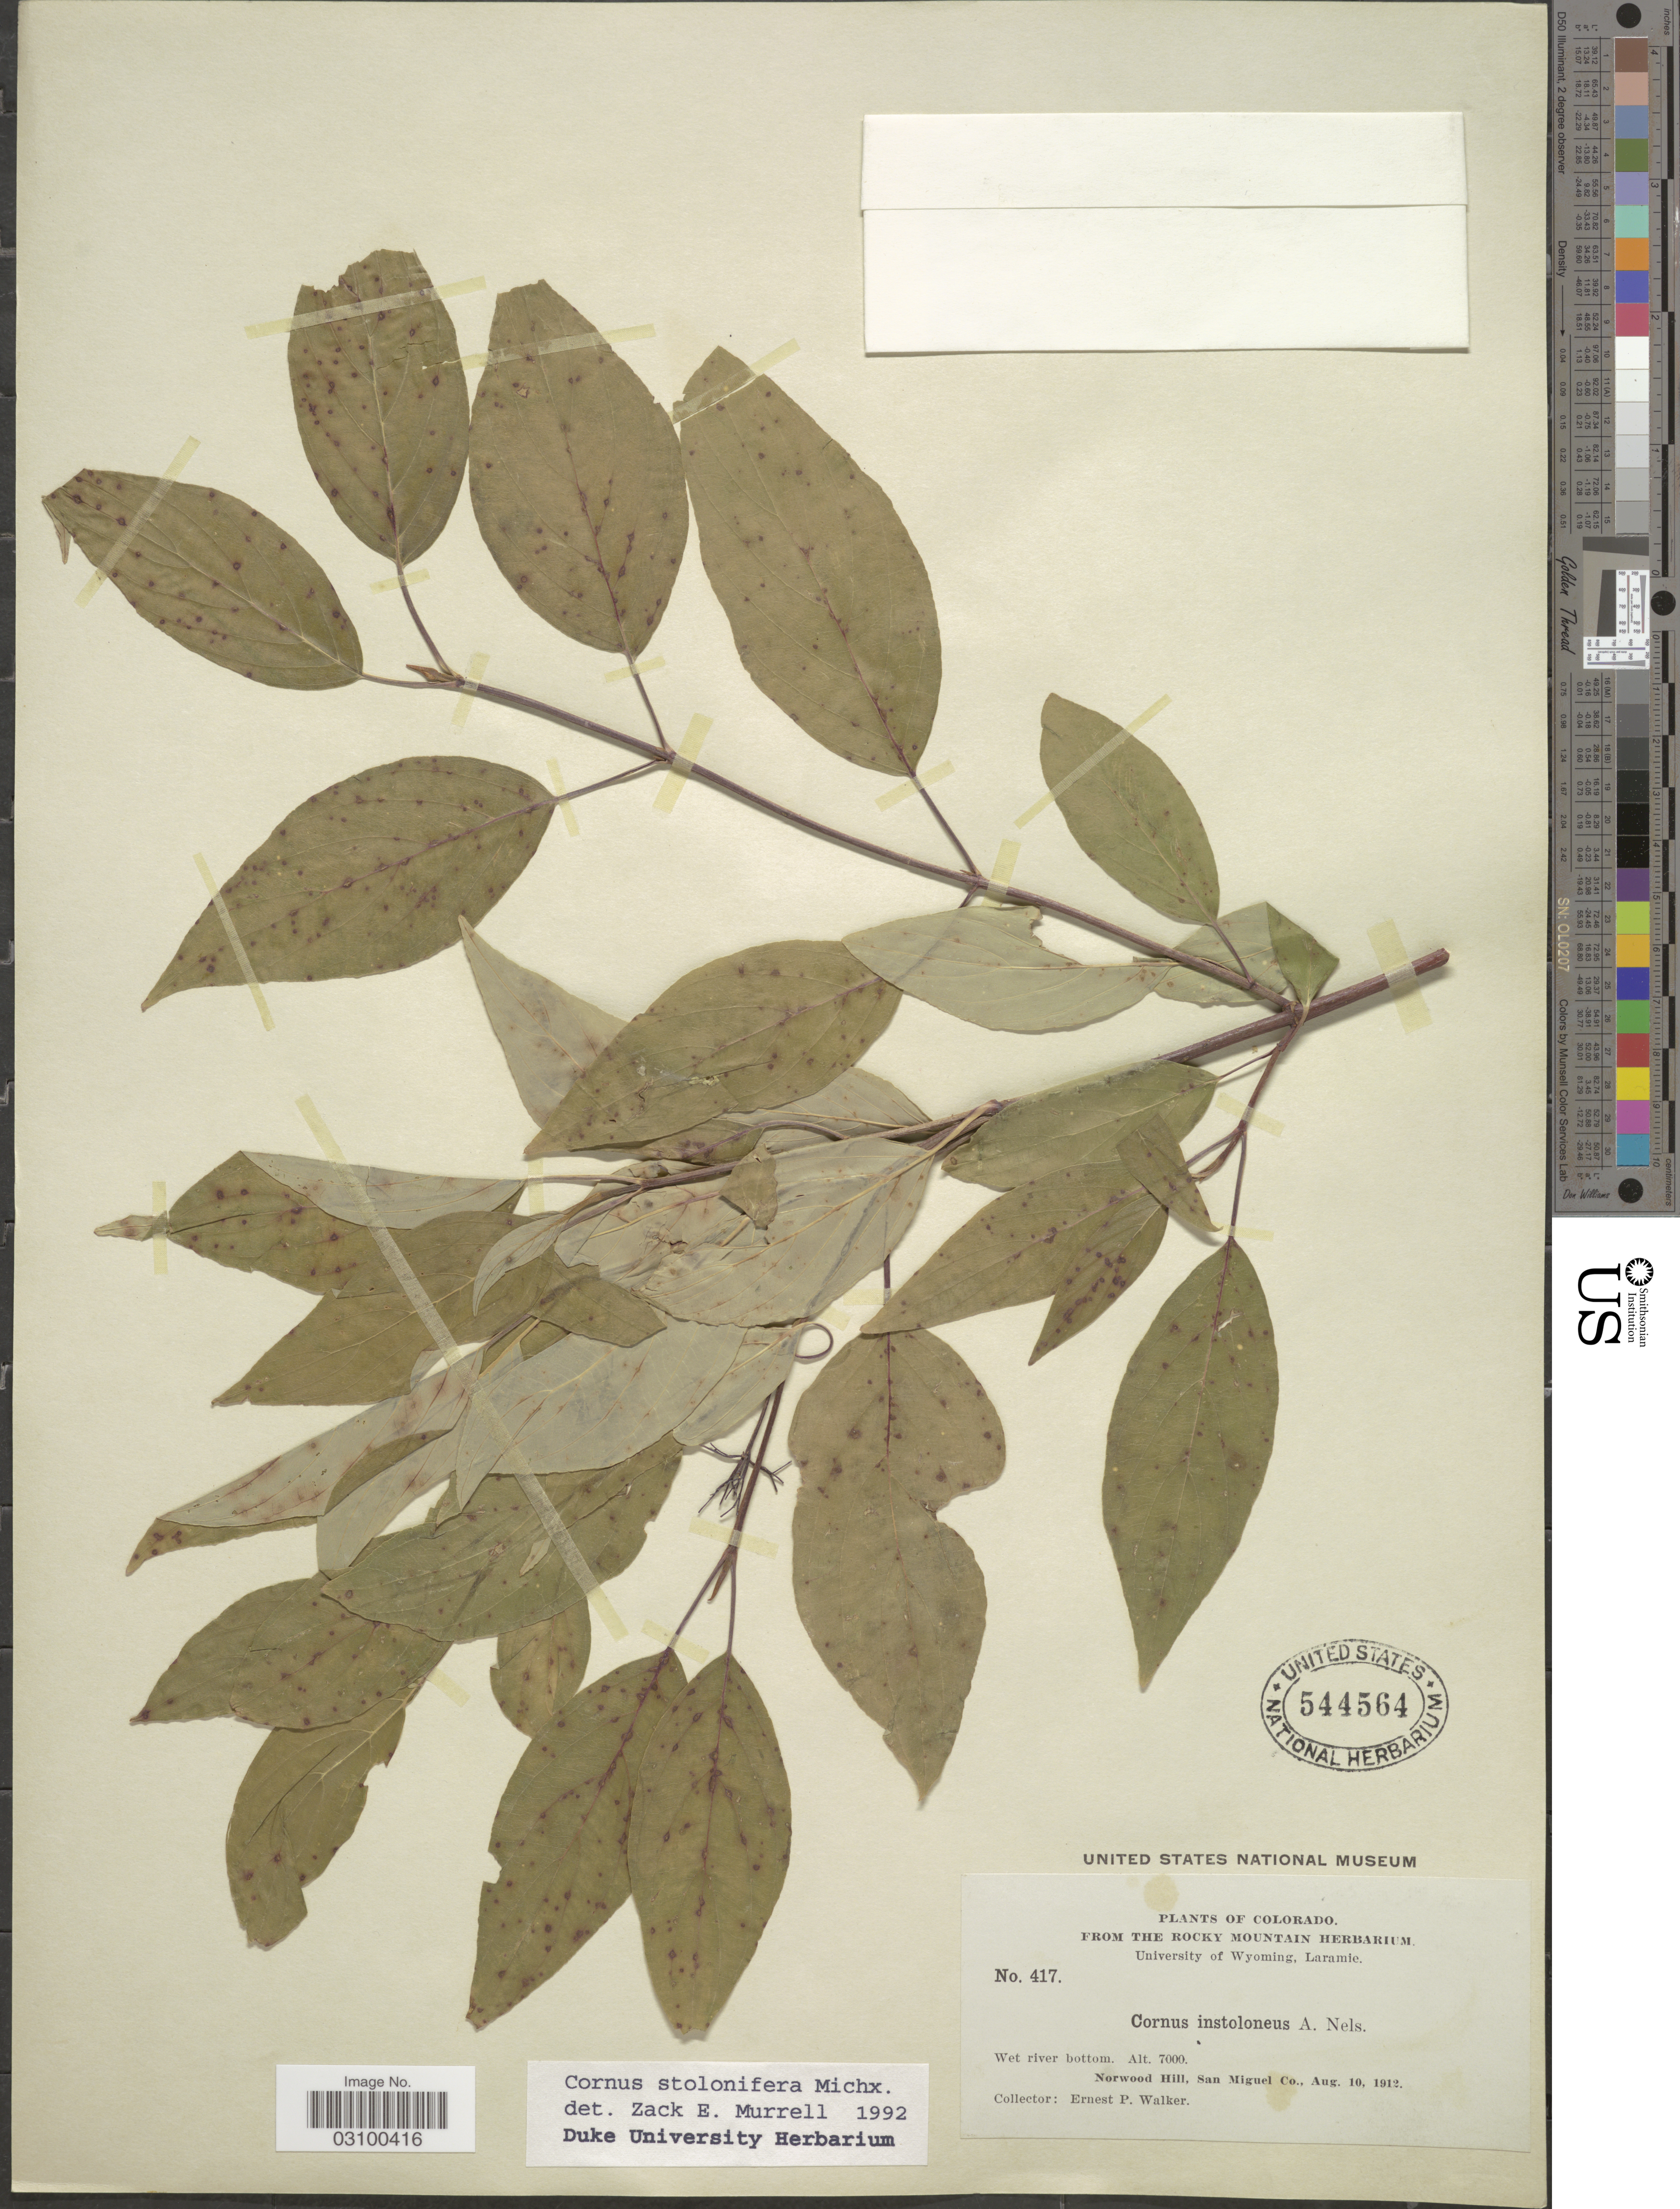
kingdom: Plantae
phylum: Tracheophyta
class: Magnoliopsida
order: Cornales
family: Cornaceae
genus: Cornus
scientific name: Cornus sericea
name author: L.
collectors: E. P. Walker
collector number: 417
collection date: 1912-08-10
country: United States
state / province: Colorado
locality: Norwood Hill, San Miguel Co.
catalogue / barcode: US 544564